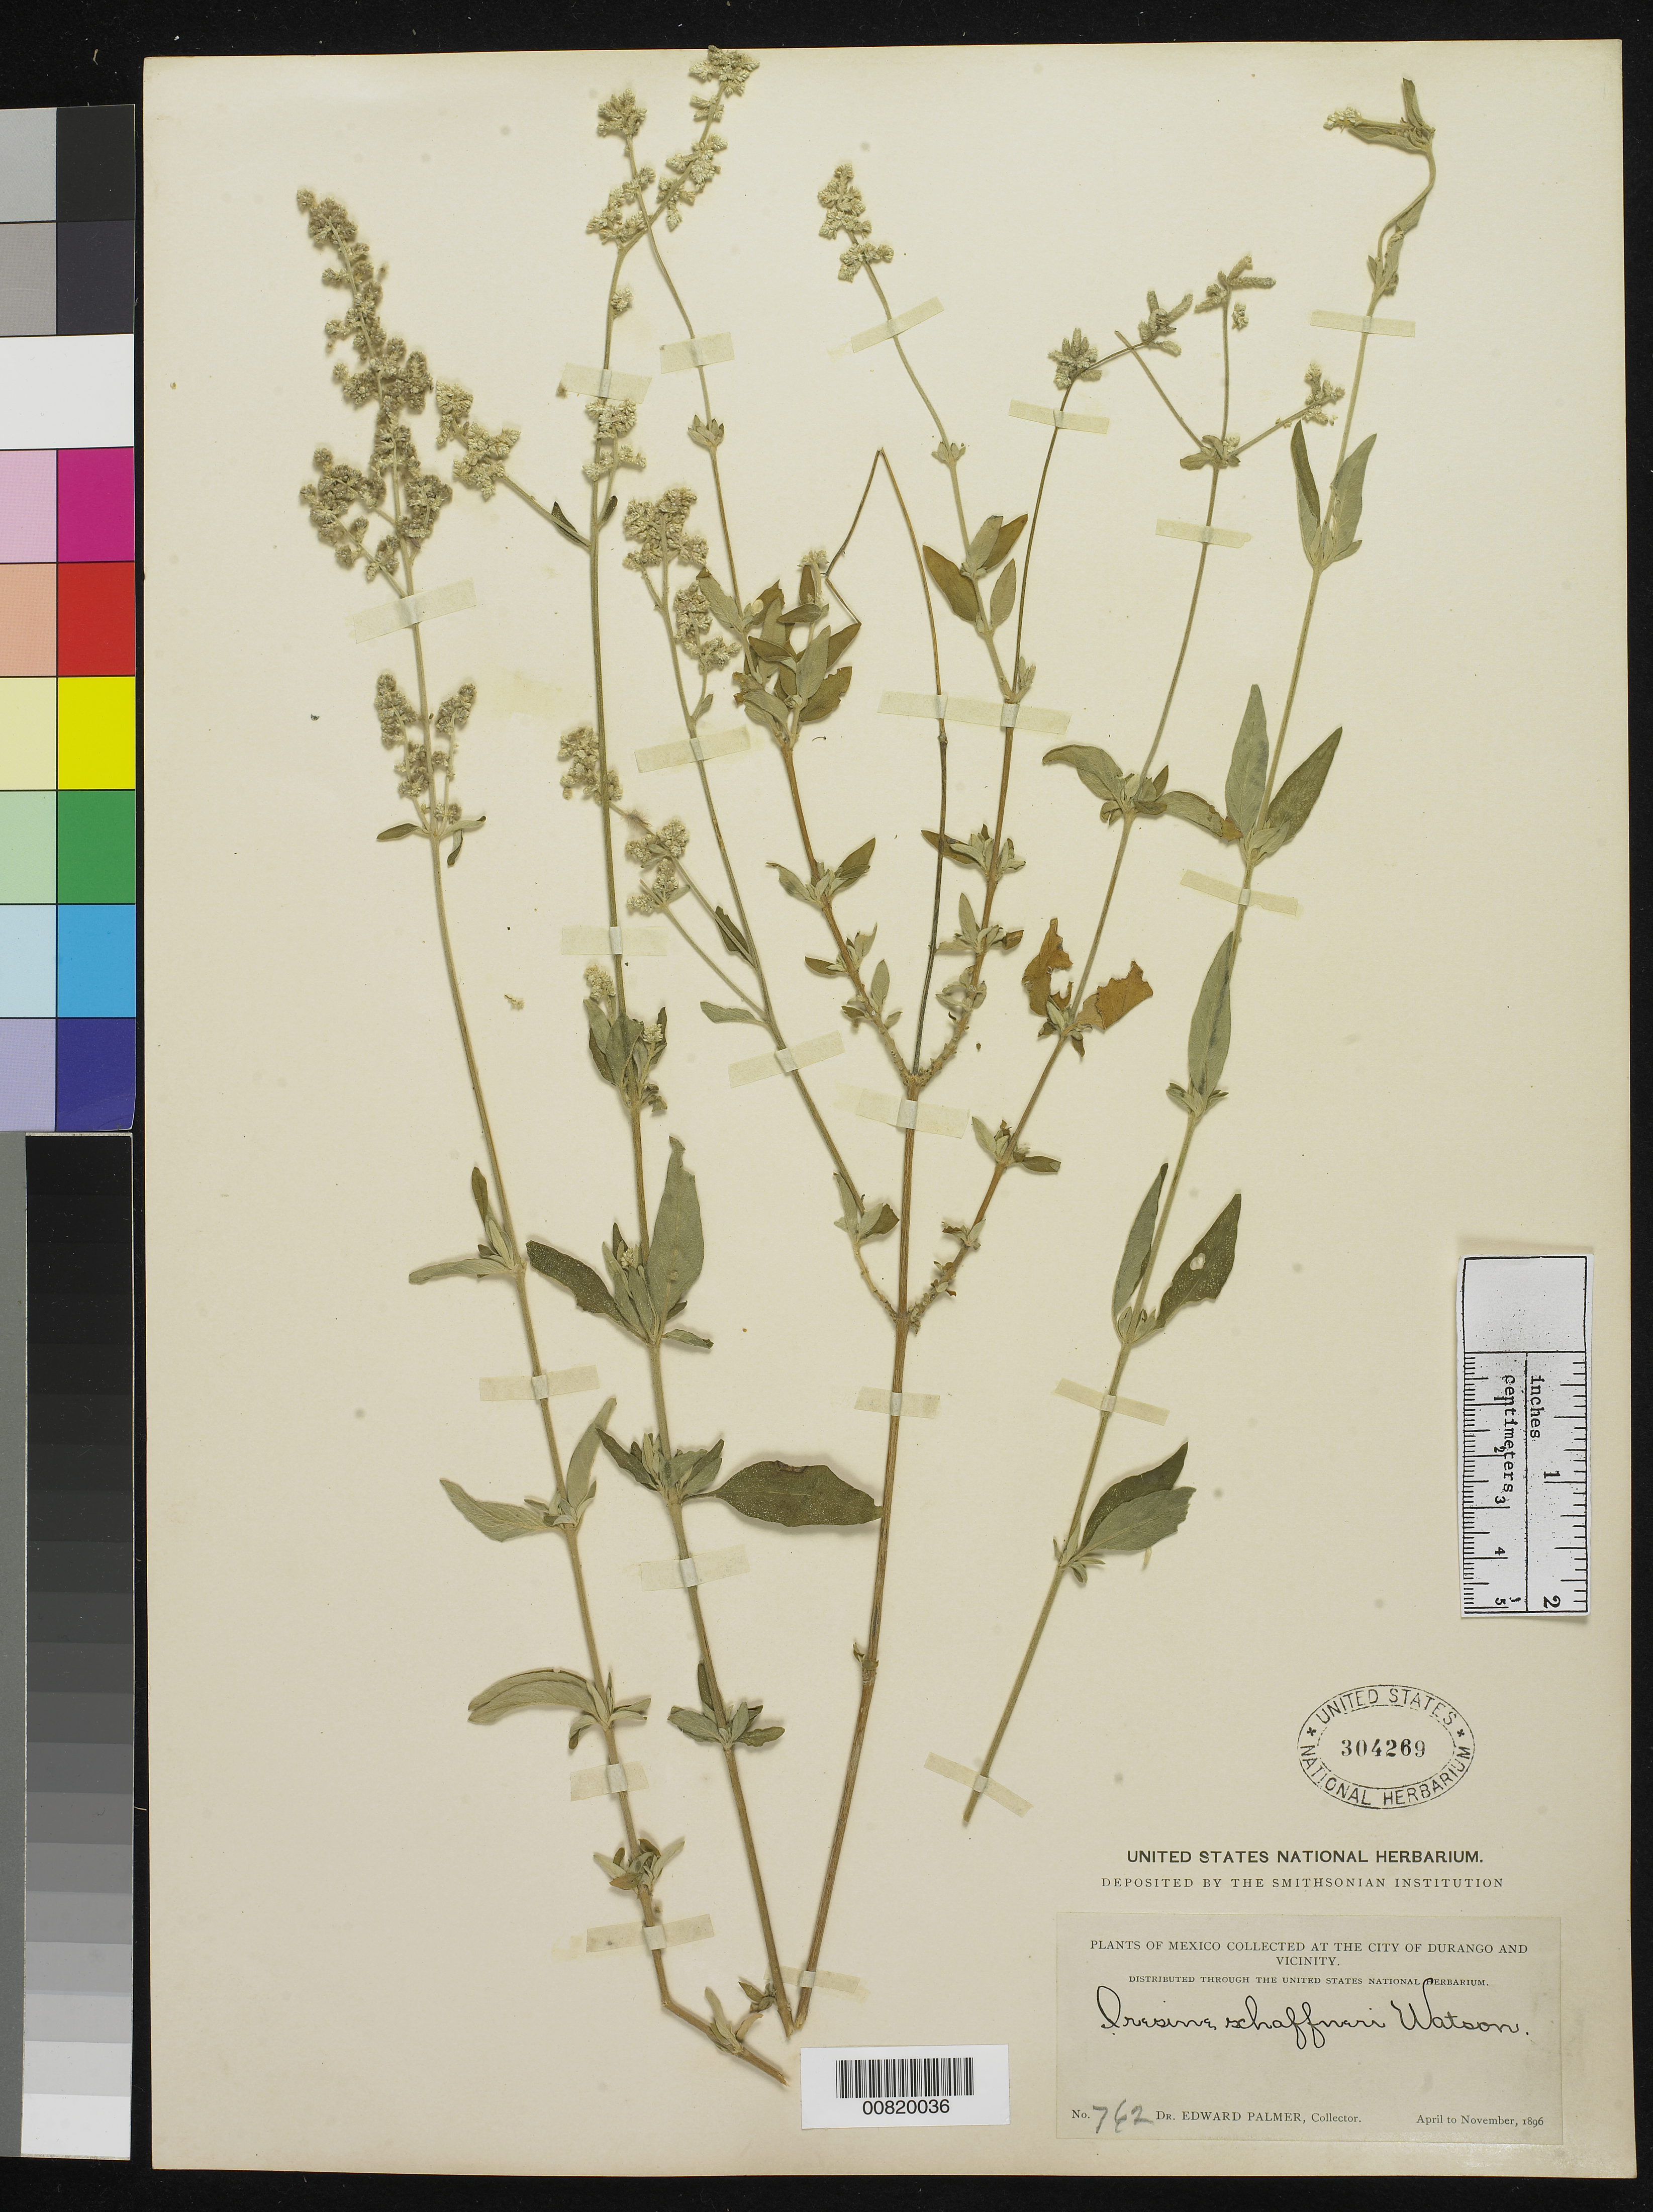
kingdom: Plantae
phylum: Tracheophyta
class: Magnoliopsida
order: Caryophyllales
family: Amaranthaceae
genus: Iresine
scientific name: Iresine schaffneri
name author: S. Watson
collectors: E. Palmer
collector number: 762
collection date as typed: Apr 1896 to -- Nov 1896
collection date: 1896-04/1896-11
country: Mexico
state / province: Durango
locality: City of Durango and vicinity.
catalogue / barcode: US 304269